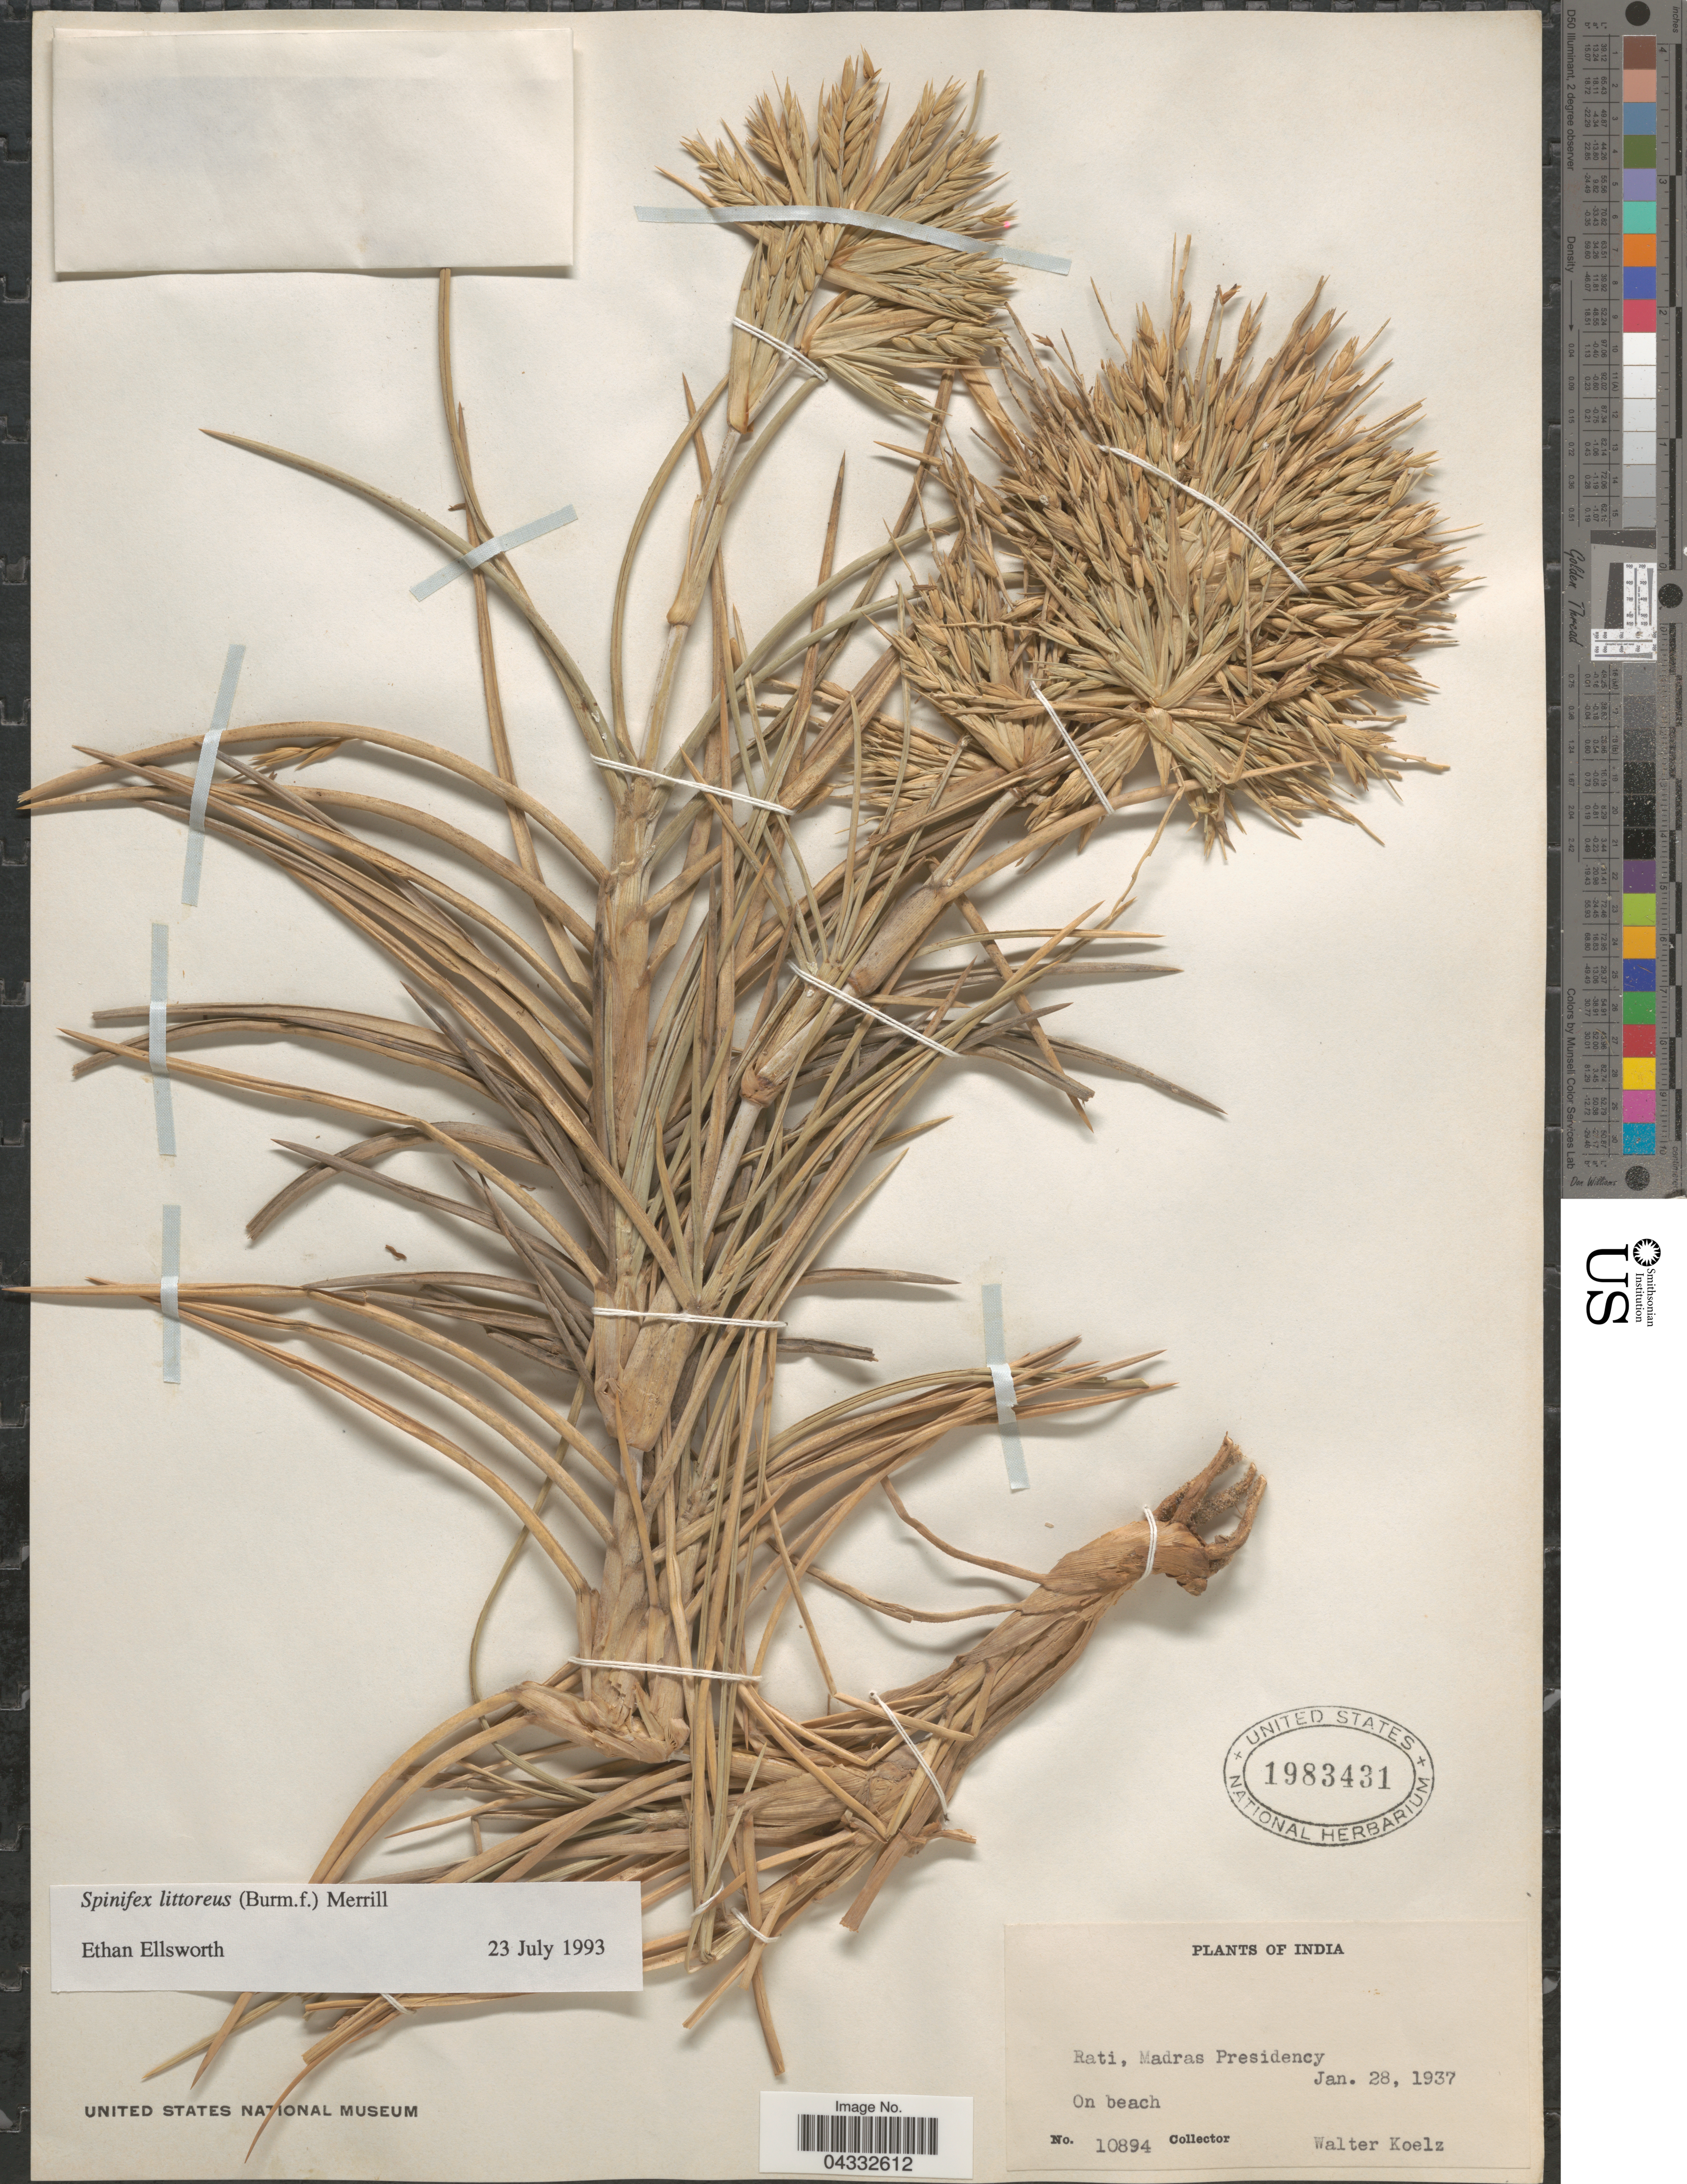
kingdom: Plantae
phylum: Tracheophyta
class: Liliopsida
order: Poales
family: Poaceae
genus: Spinifex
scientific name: Spinifex littoreus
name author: (Burm. f.) Merr.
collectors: W. N. Koelz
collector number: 10894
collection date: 1937-01-28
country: India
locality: Rati, Madras Presidency.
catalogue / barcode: US 1983431